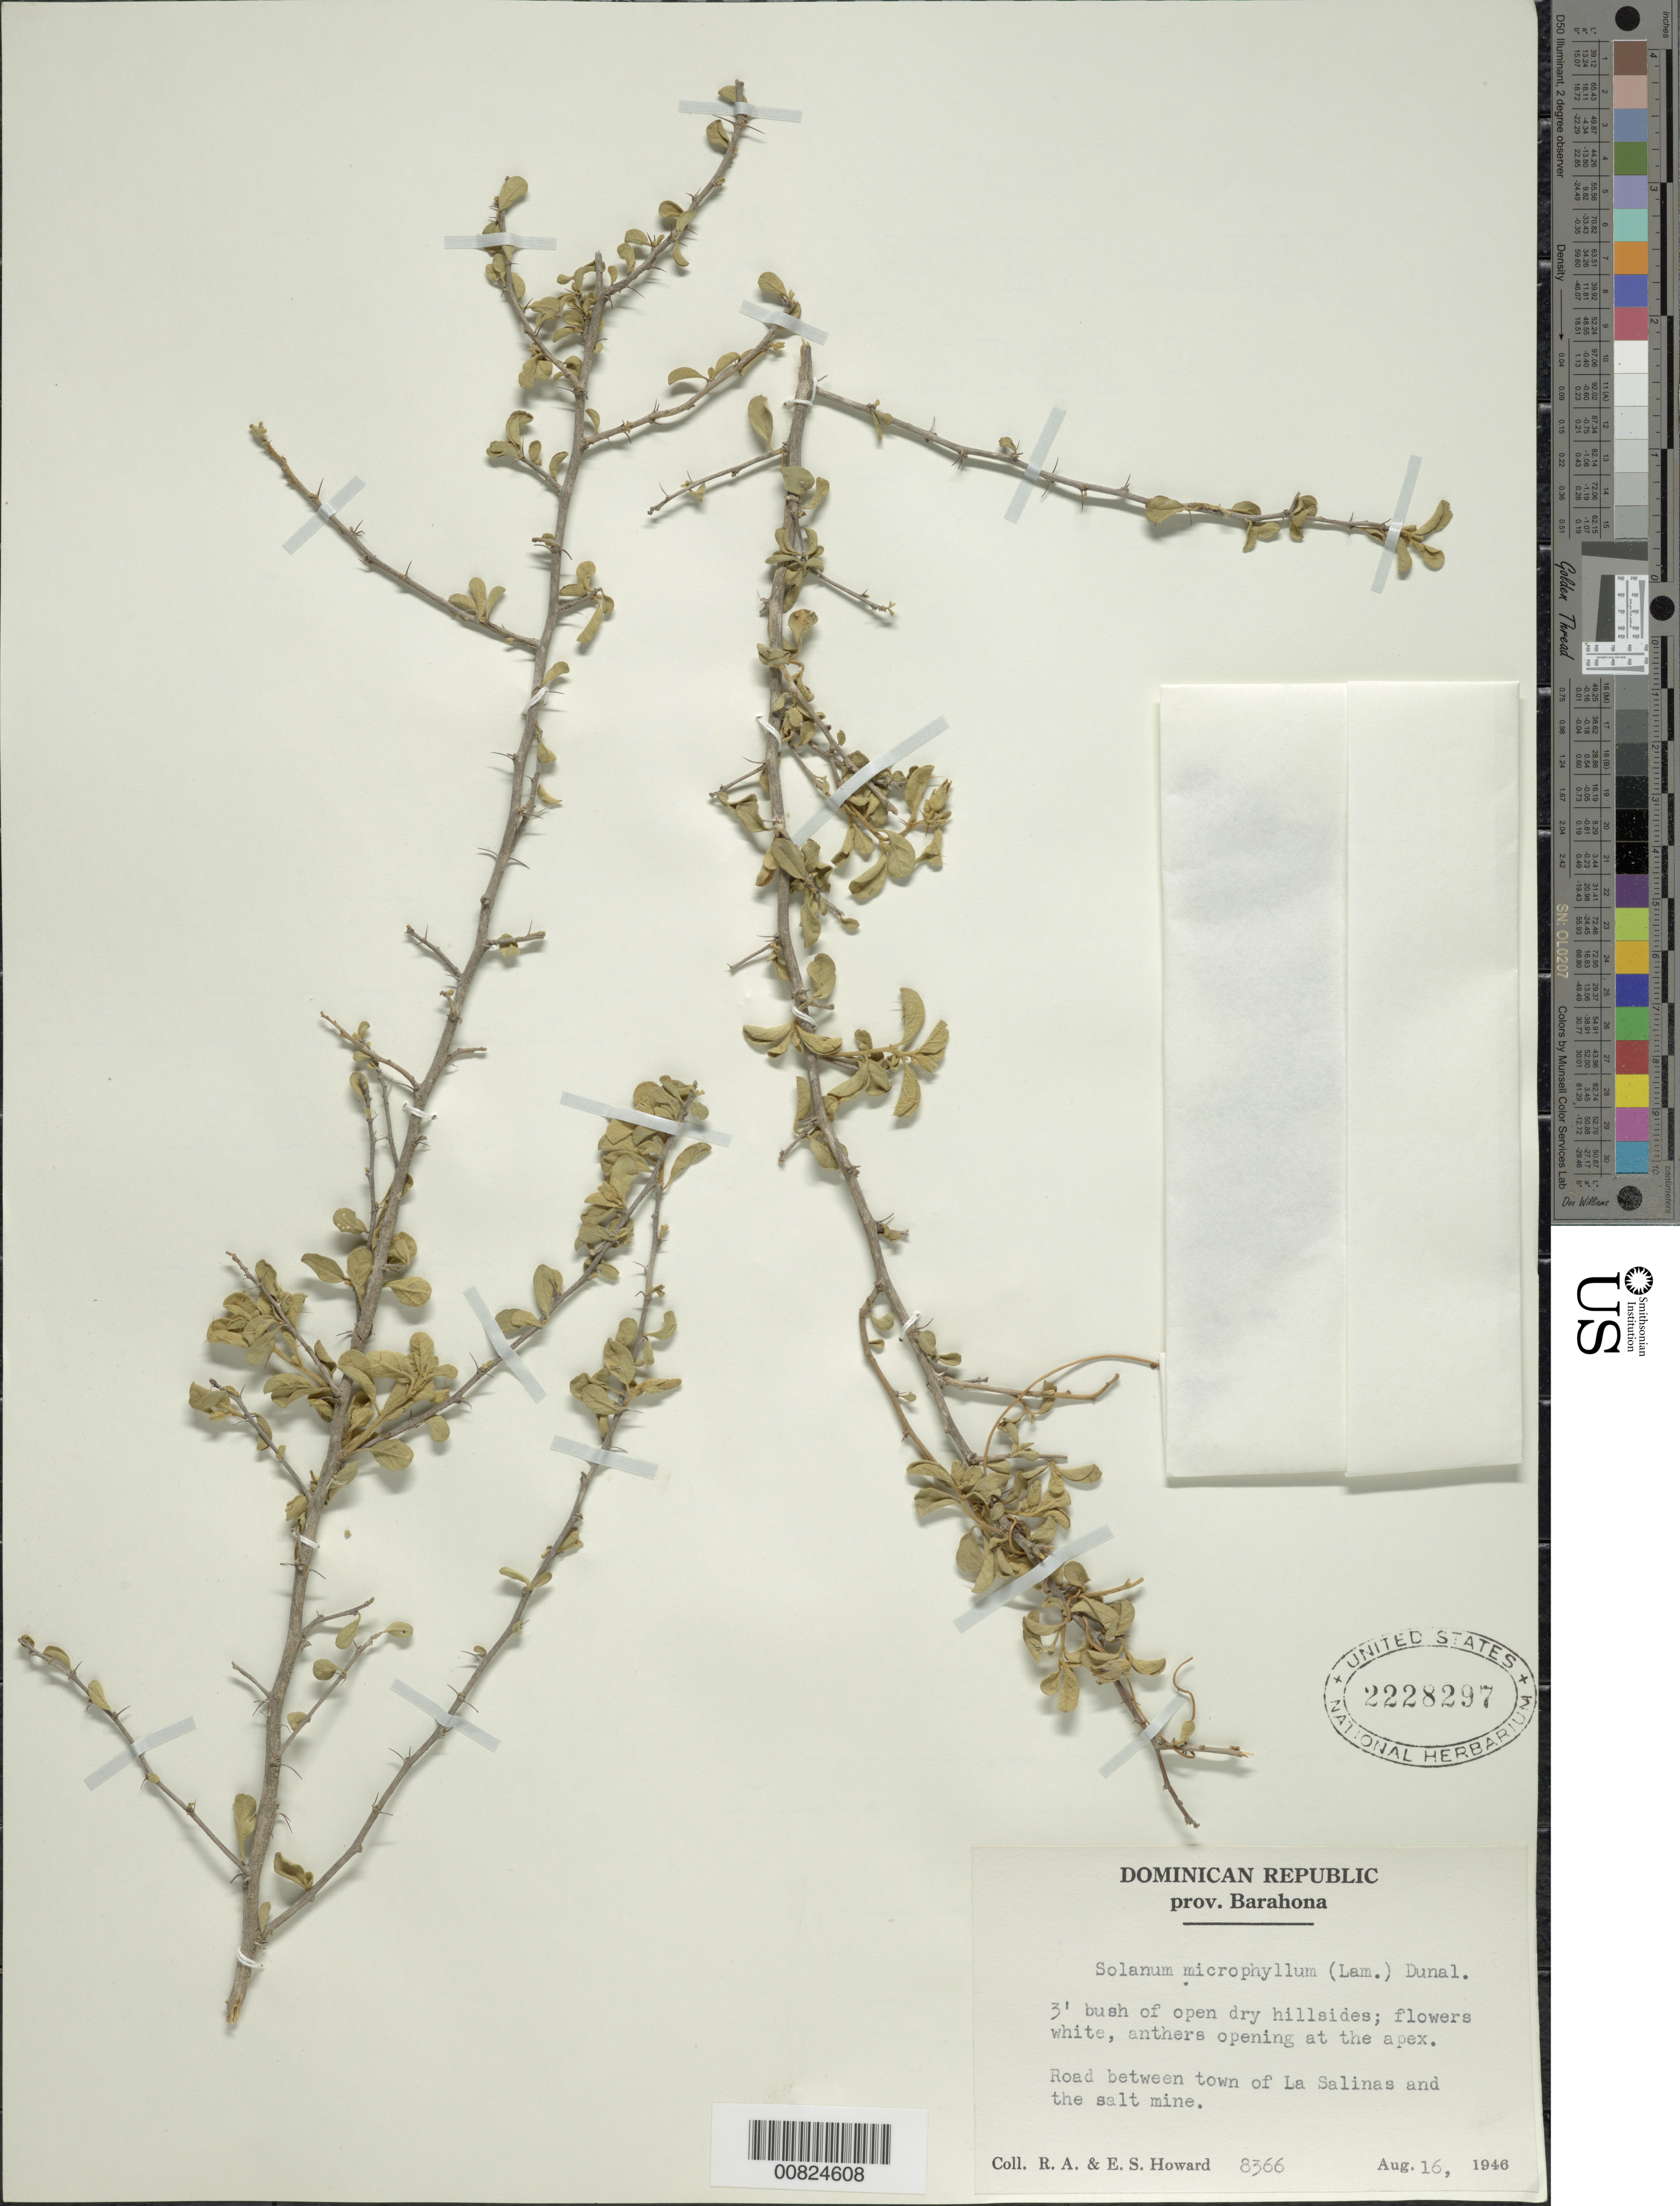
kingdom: Plantae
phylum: Tracheophyta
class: Magnoliopsida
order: Solanales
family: Solanaceae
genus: Solanum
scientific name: Solanum microphyllum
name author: Hawkes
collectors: R. A. Howard & E. S. Howard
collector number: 8366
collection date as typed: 16 Aug 1946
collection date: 1946-08-16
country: Dominican Republic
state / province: Barahona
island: Hispaniola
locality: Road between town of La Salinas and the salt mine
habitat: Open dry hillside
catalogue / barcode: US 2228297